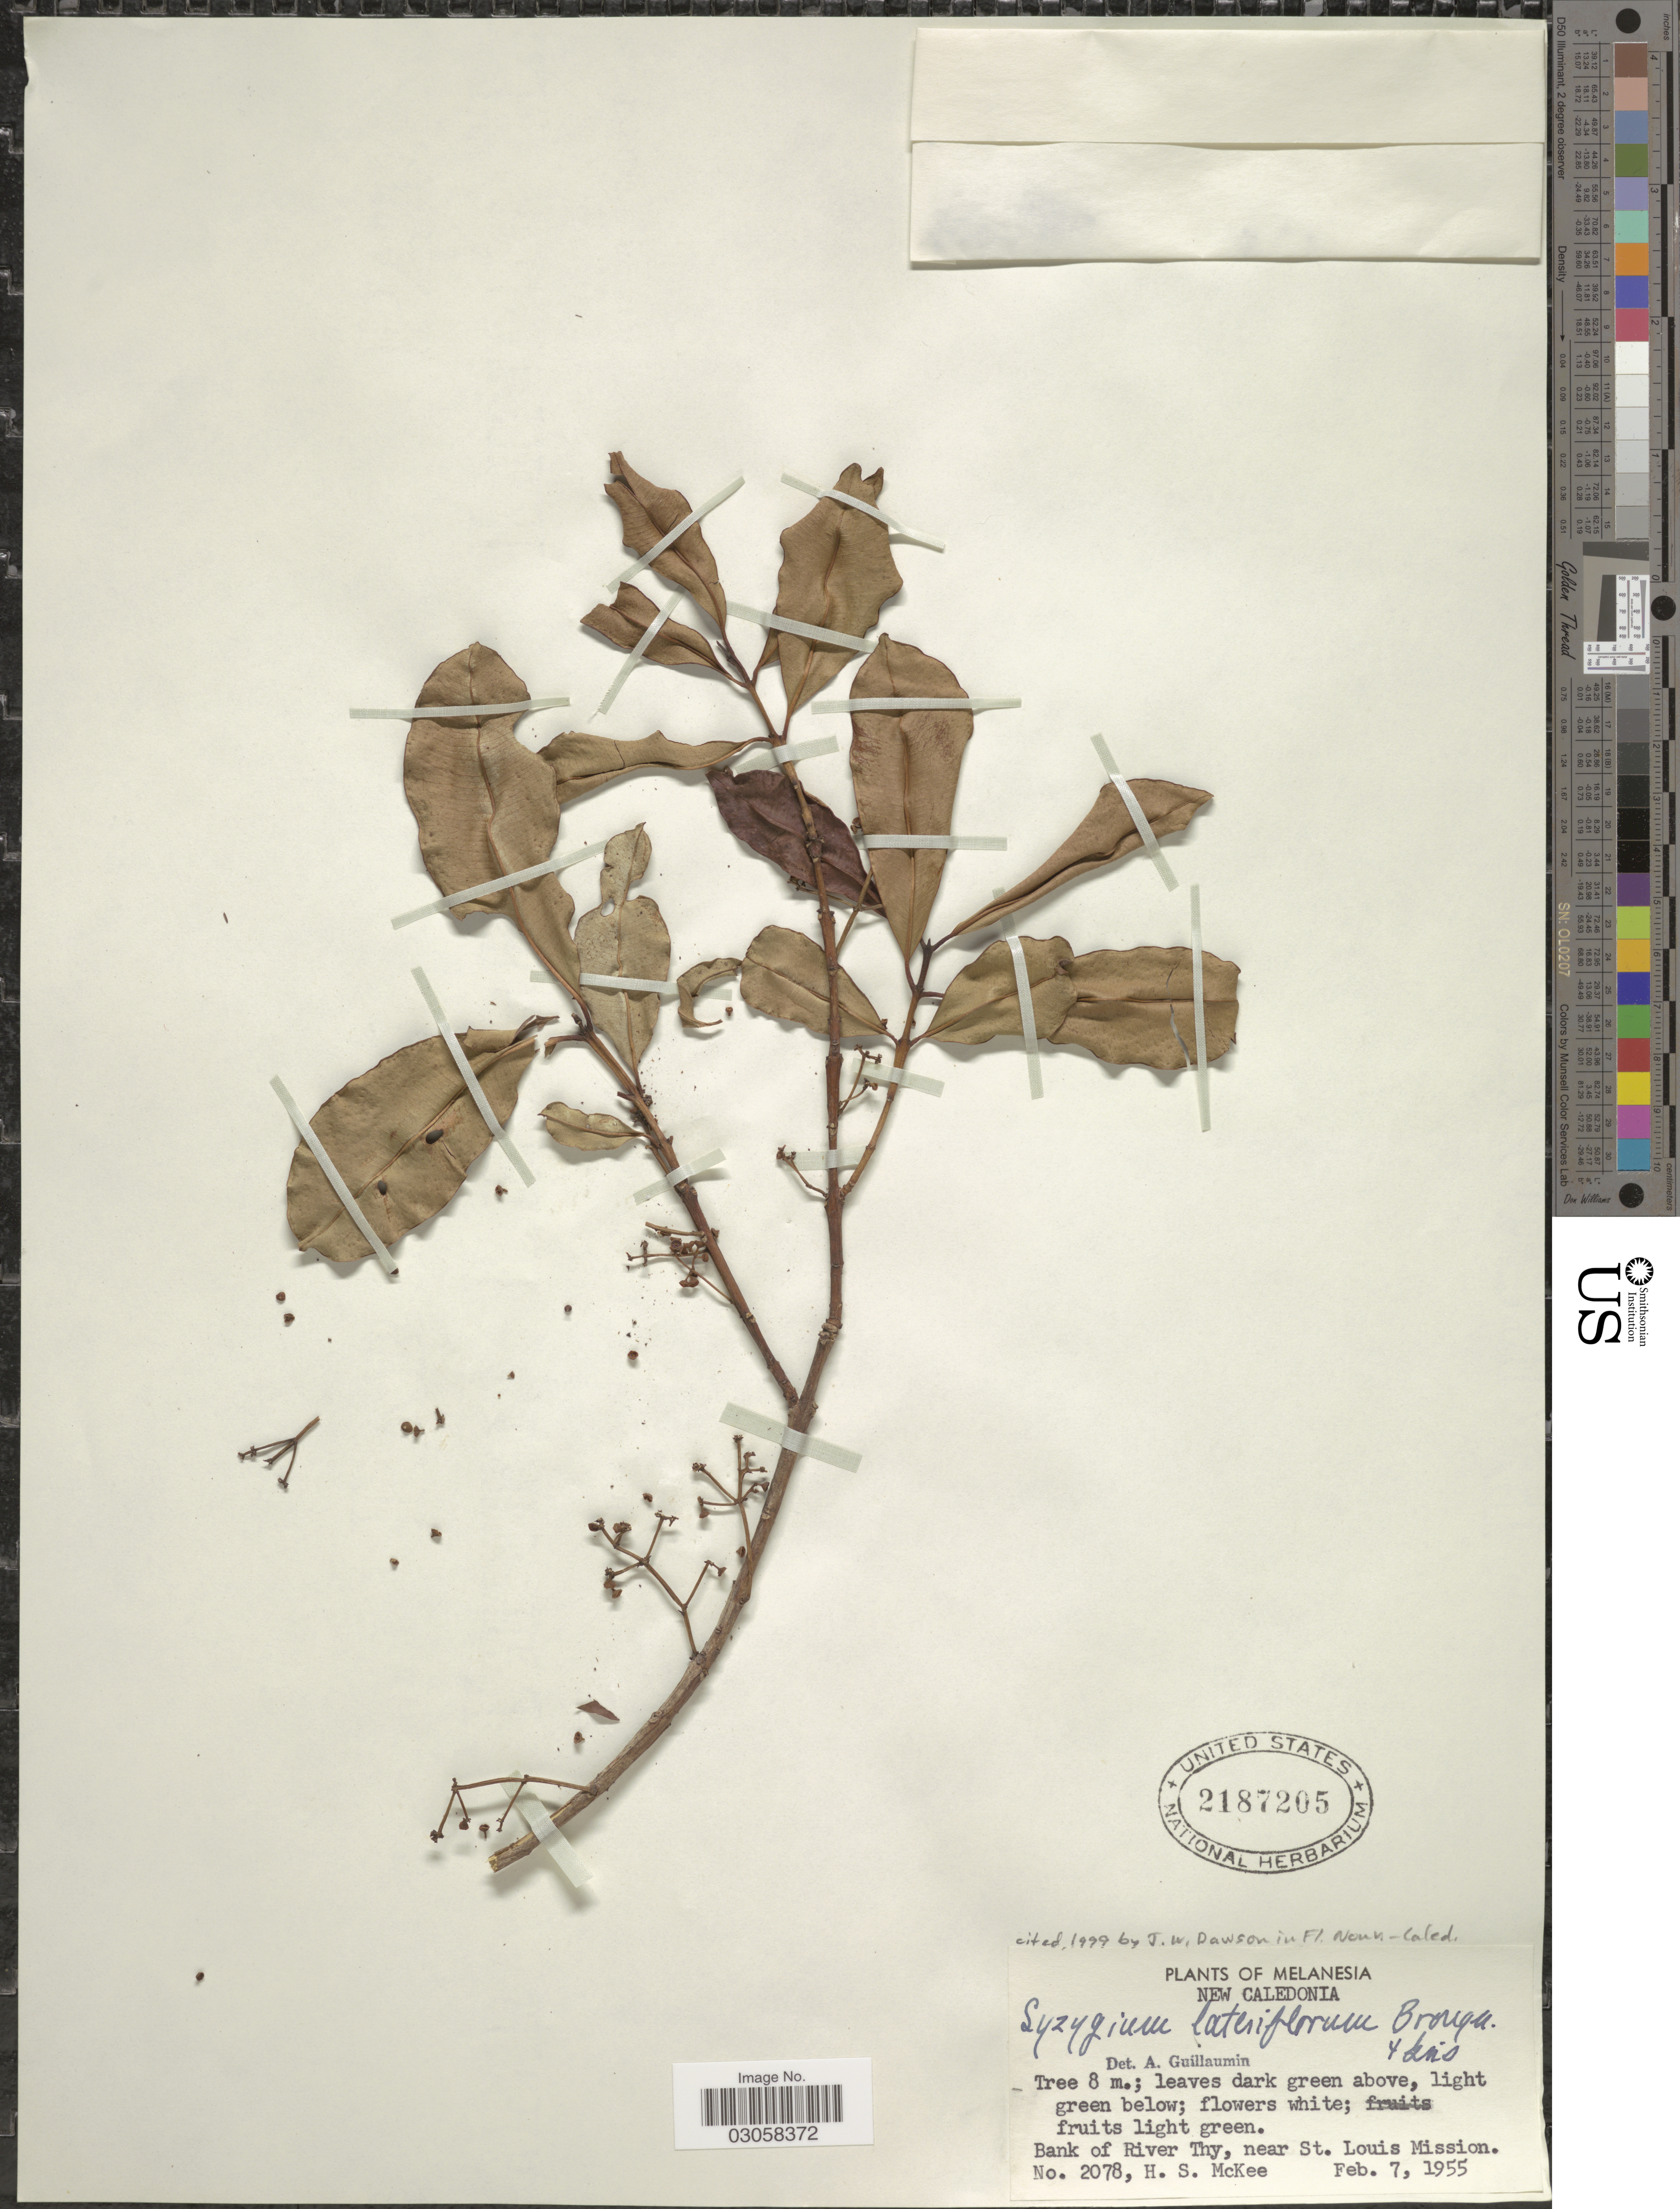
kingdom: Plantae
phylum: Tracheophyta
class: Magnoliopsida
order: Myrtales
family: Myrtaceae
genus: Syzygium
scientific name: Syzygium lateriflorum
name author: Brongn. & Gris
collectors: H. S. McKee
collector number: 2078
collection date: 1955-02-07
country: New Caledonia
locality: Melanesia. Bank of River Thy near St. Louis Mission.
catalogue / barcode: US 2187205